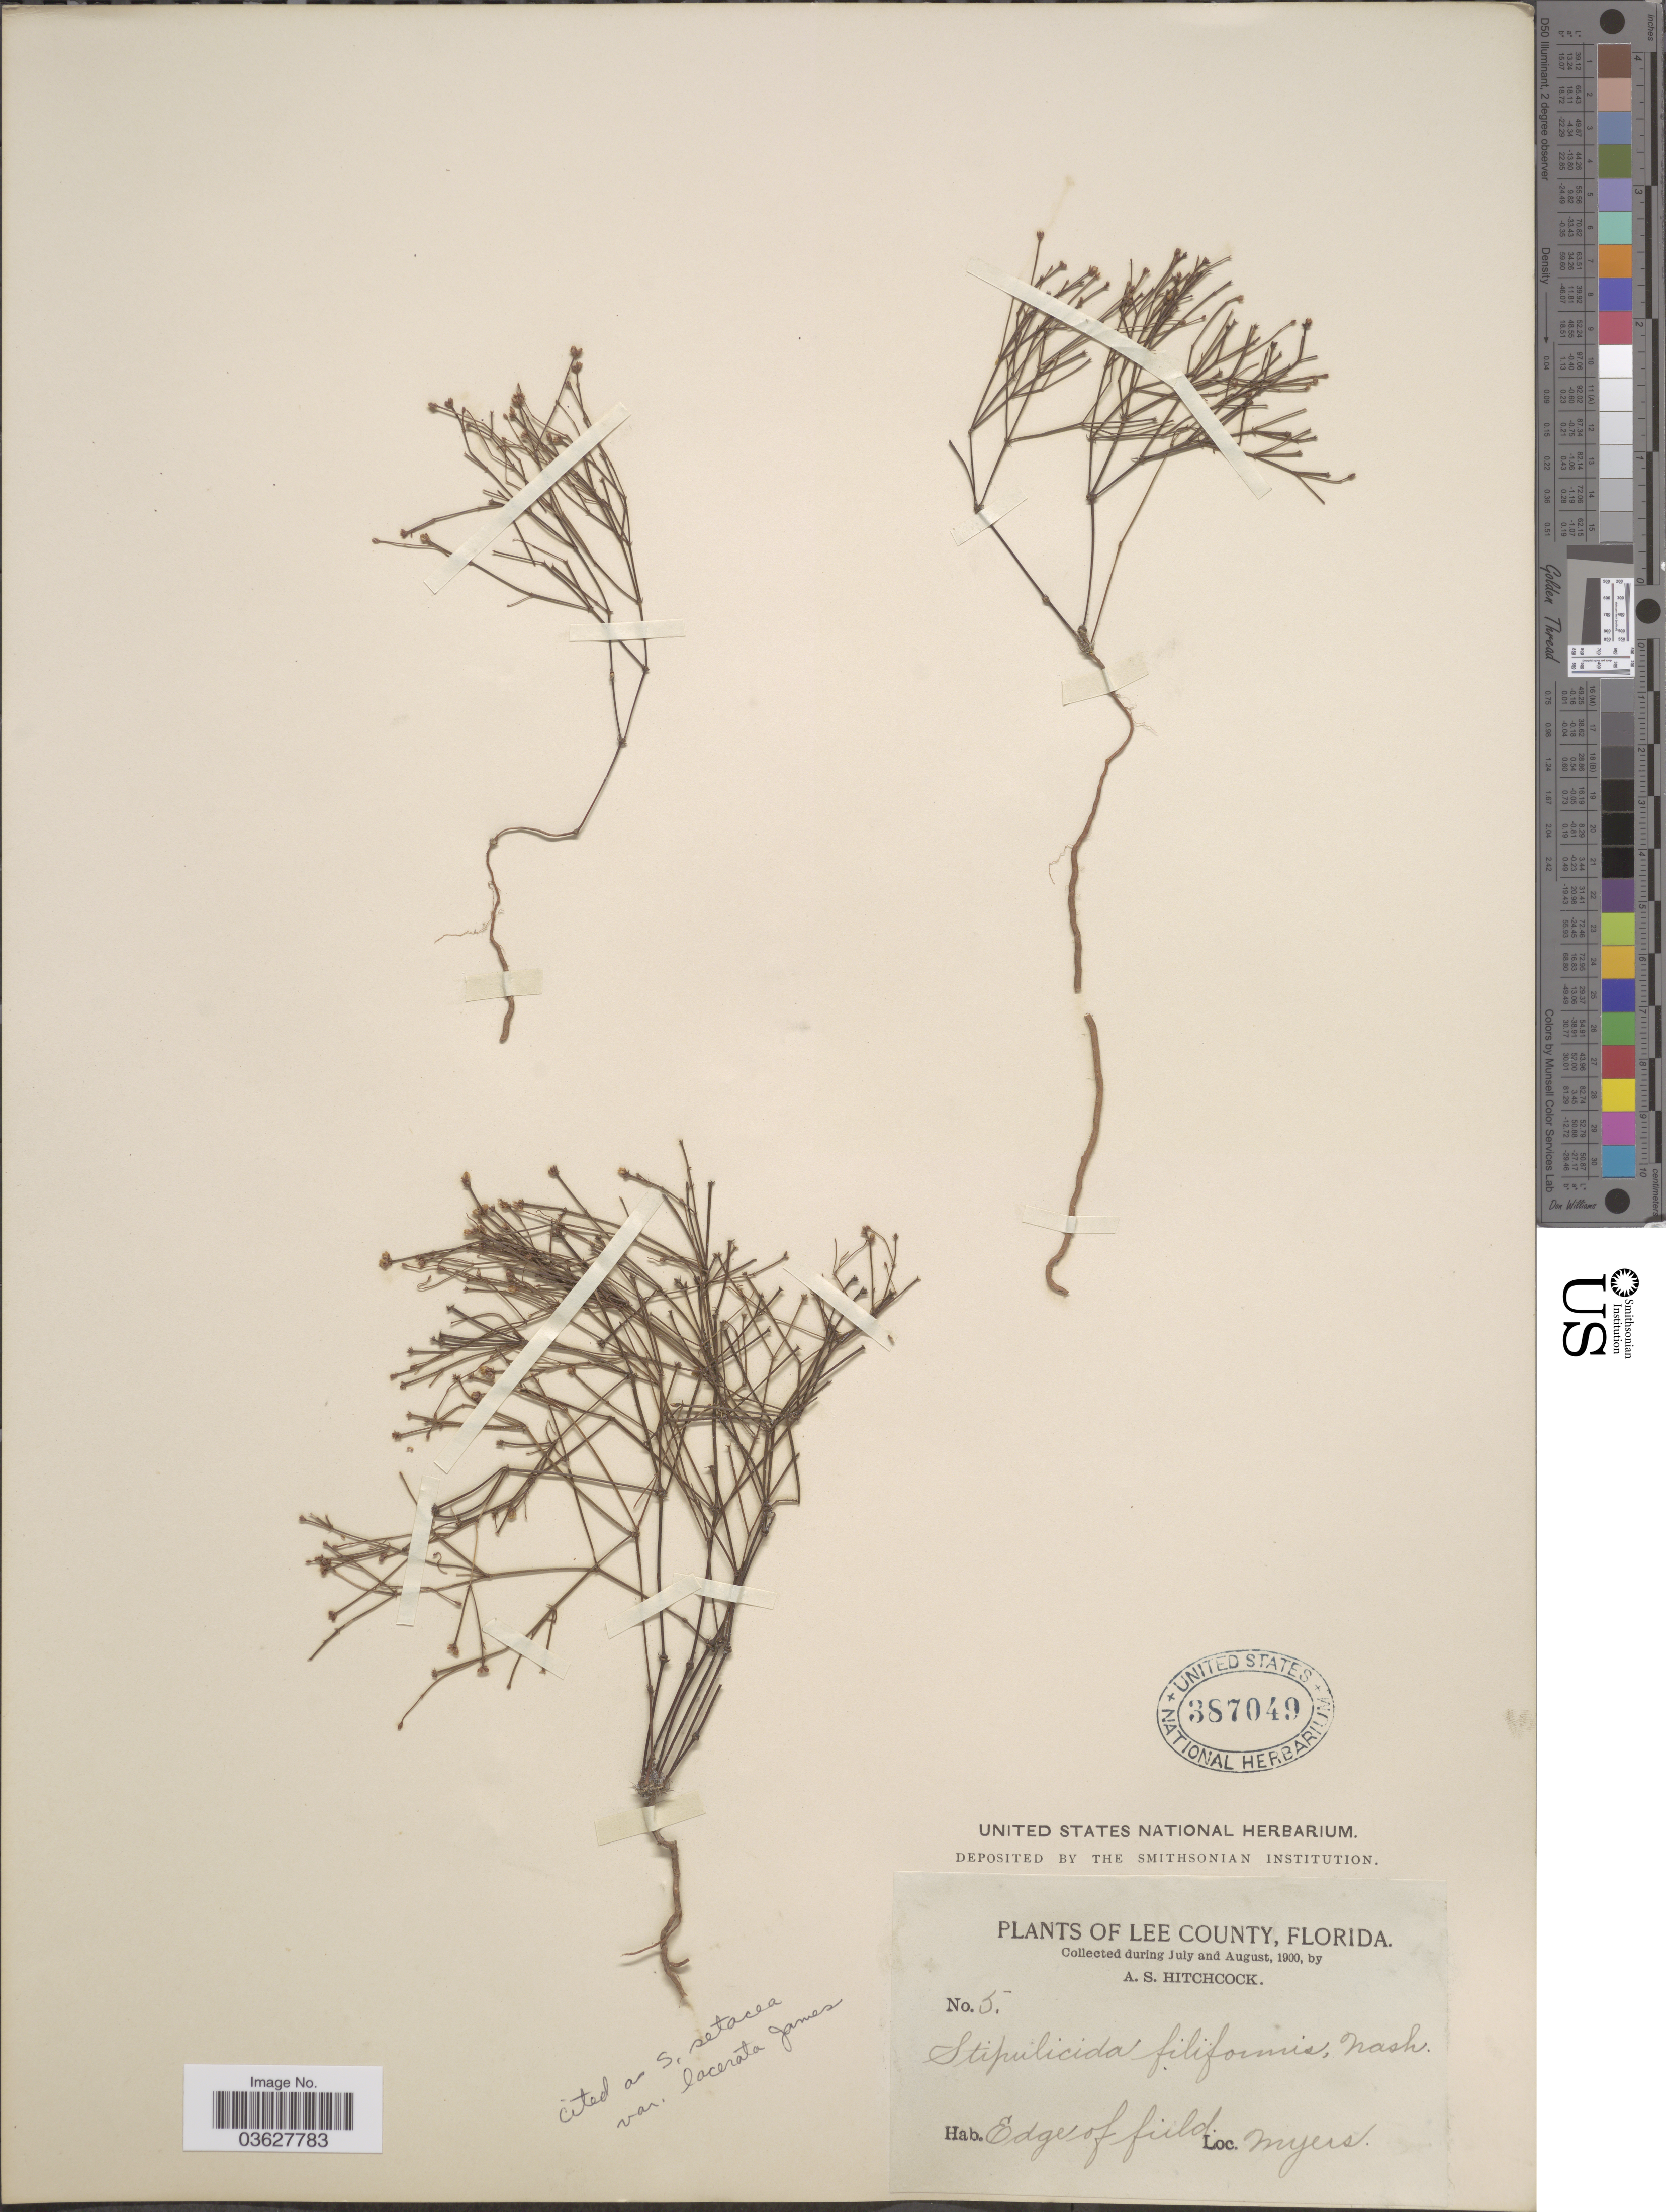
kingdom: Plantae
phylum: Tracheophyta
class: Magnoliopsida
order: Caryophyllales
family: Caryophyllaceae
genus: Stipulicida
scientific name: Stipulicida setacea var. lacerata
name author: C. W. James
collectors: A. S. Hitchcock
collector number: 5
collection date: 1900-07/1900-08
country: United States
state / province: Florida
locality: Lee County. Edge of field. Myers.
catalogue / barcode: US 387049